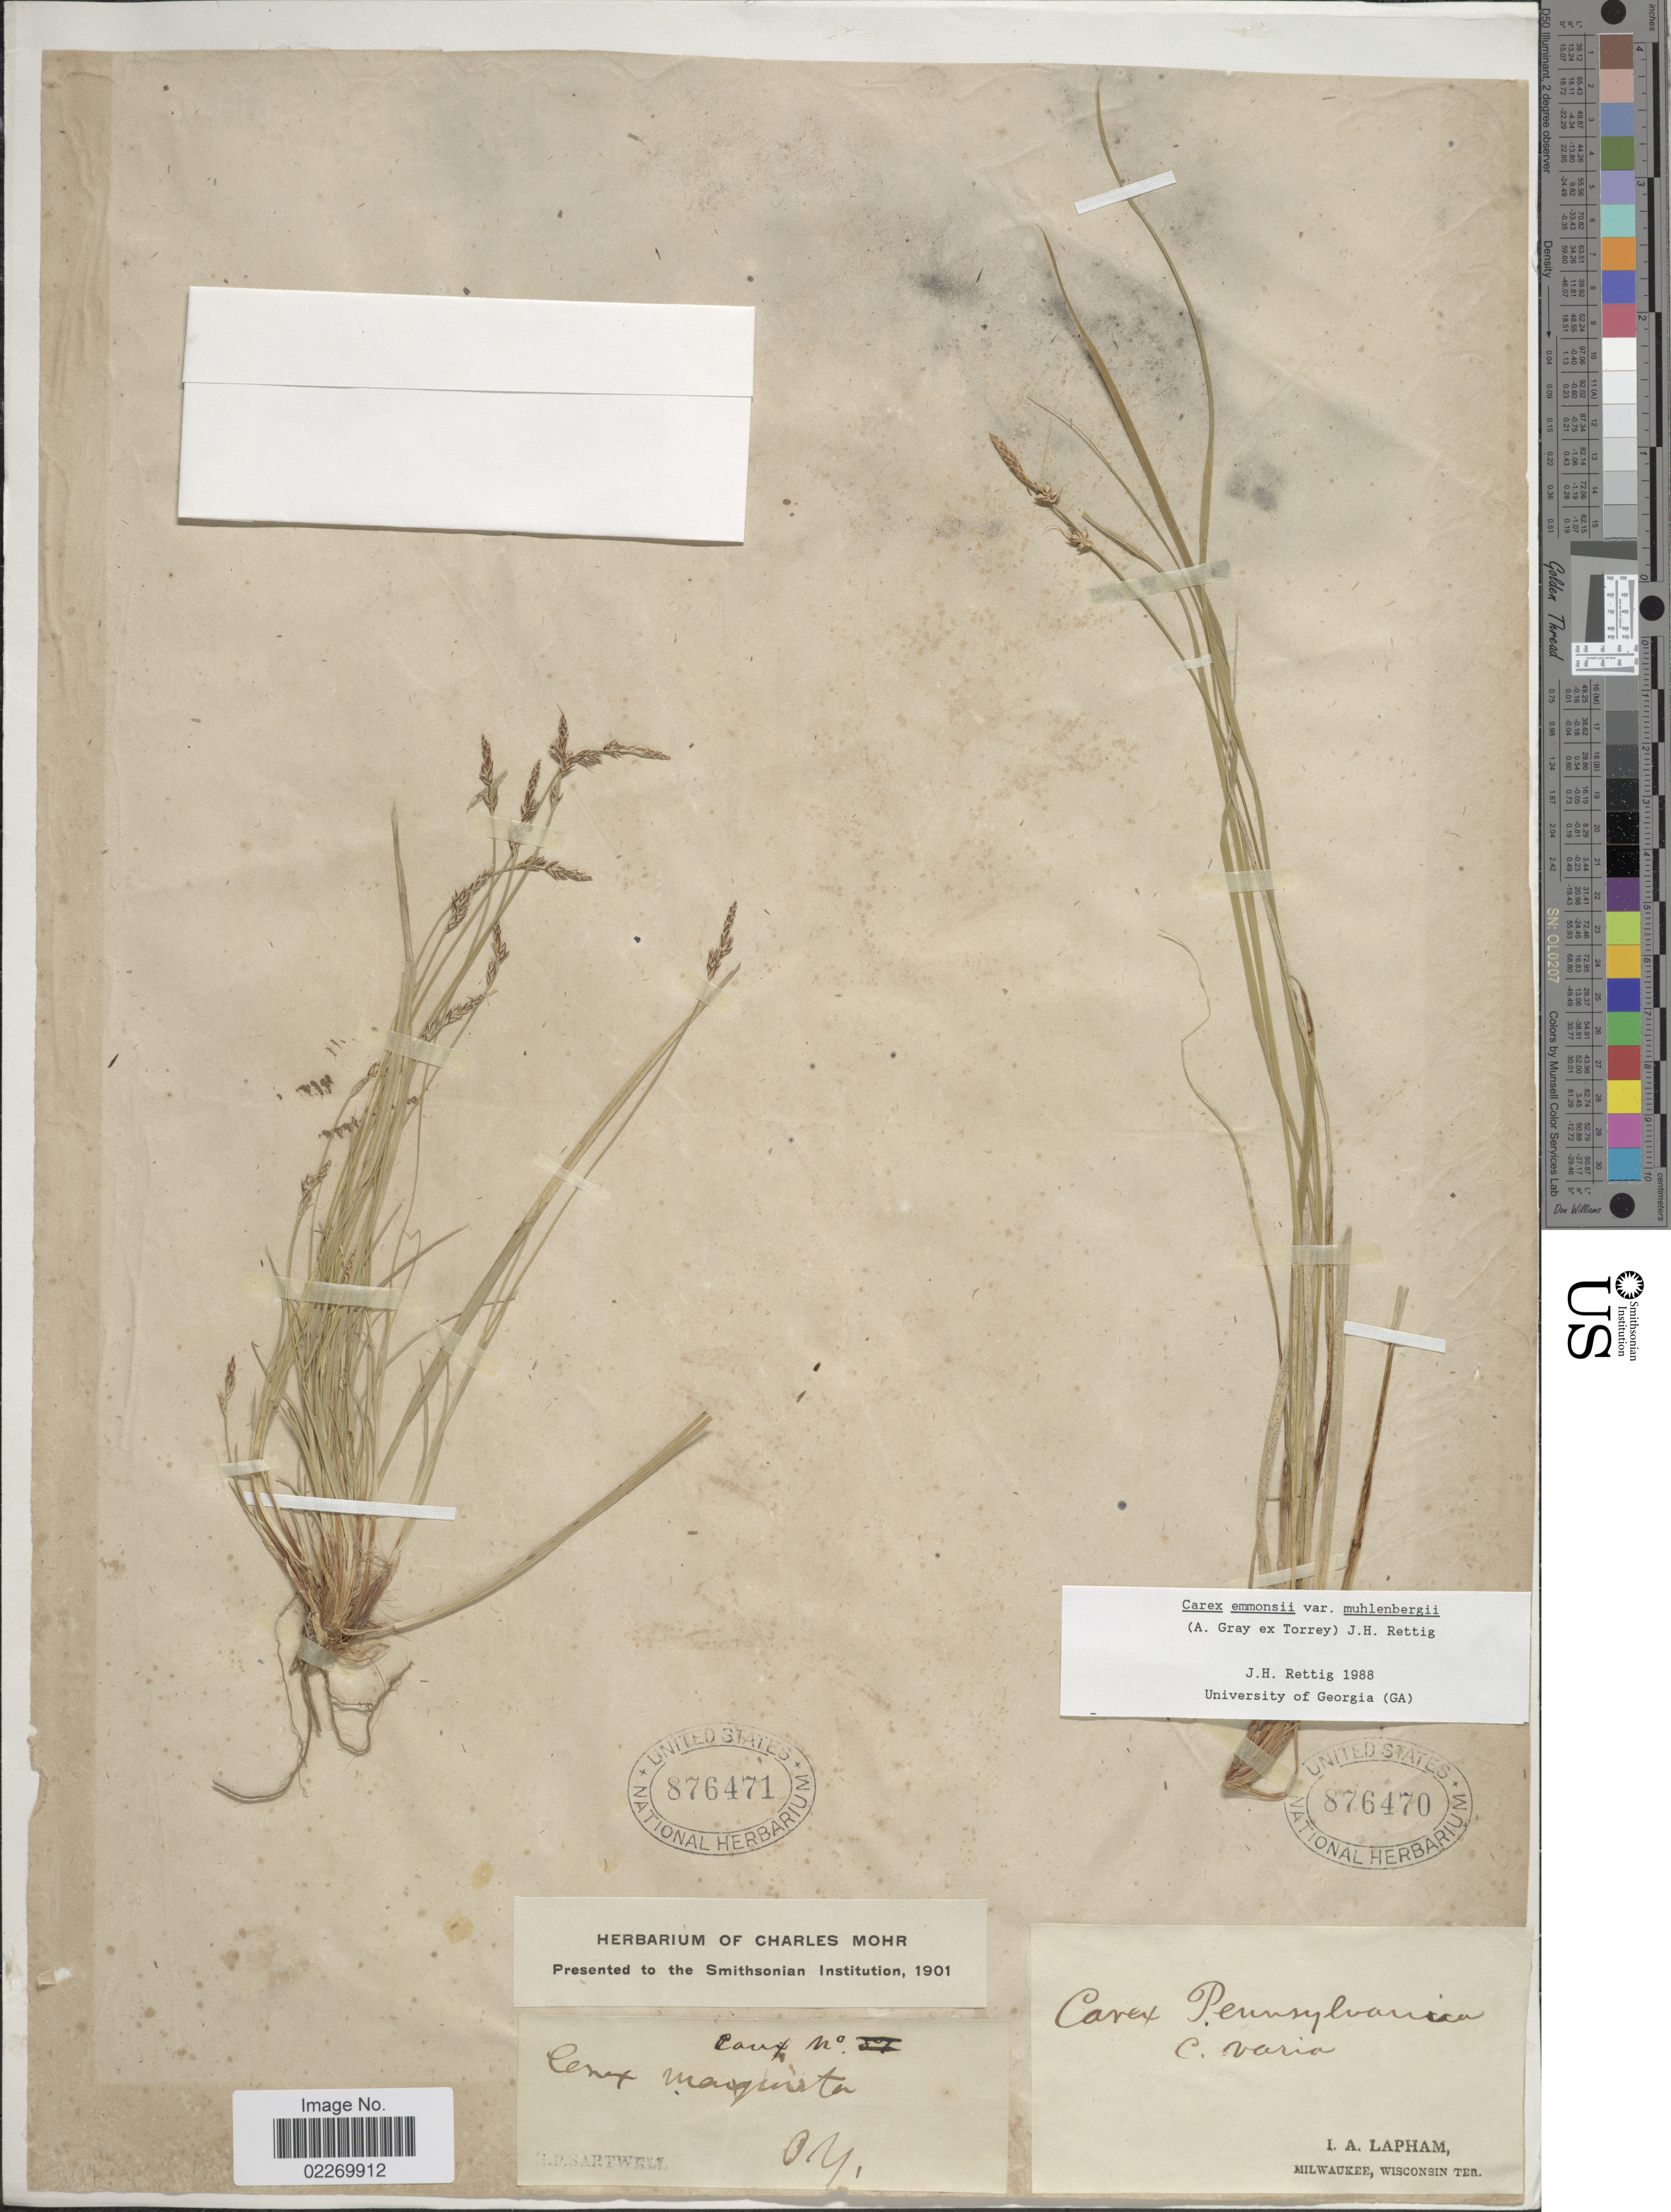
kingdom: Plantae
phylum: Tracheophyta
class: Liliopsida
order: Poales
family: Cyperaceae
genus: Carex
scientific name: Carex albicans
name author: Willd. ex Spreng.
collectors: H. P. Sartwell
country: United States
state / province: New York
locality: PY.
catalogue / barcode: US 876471